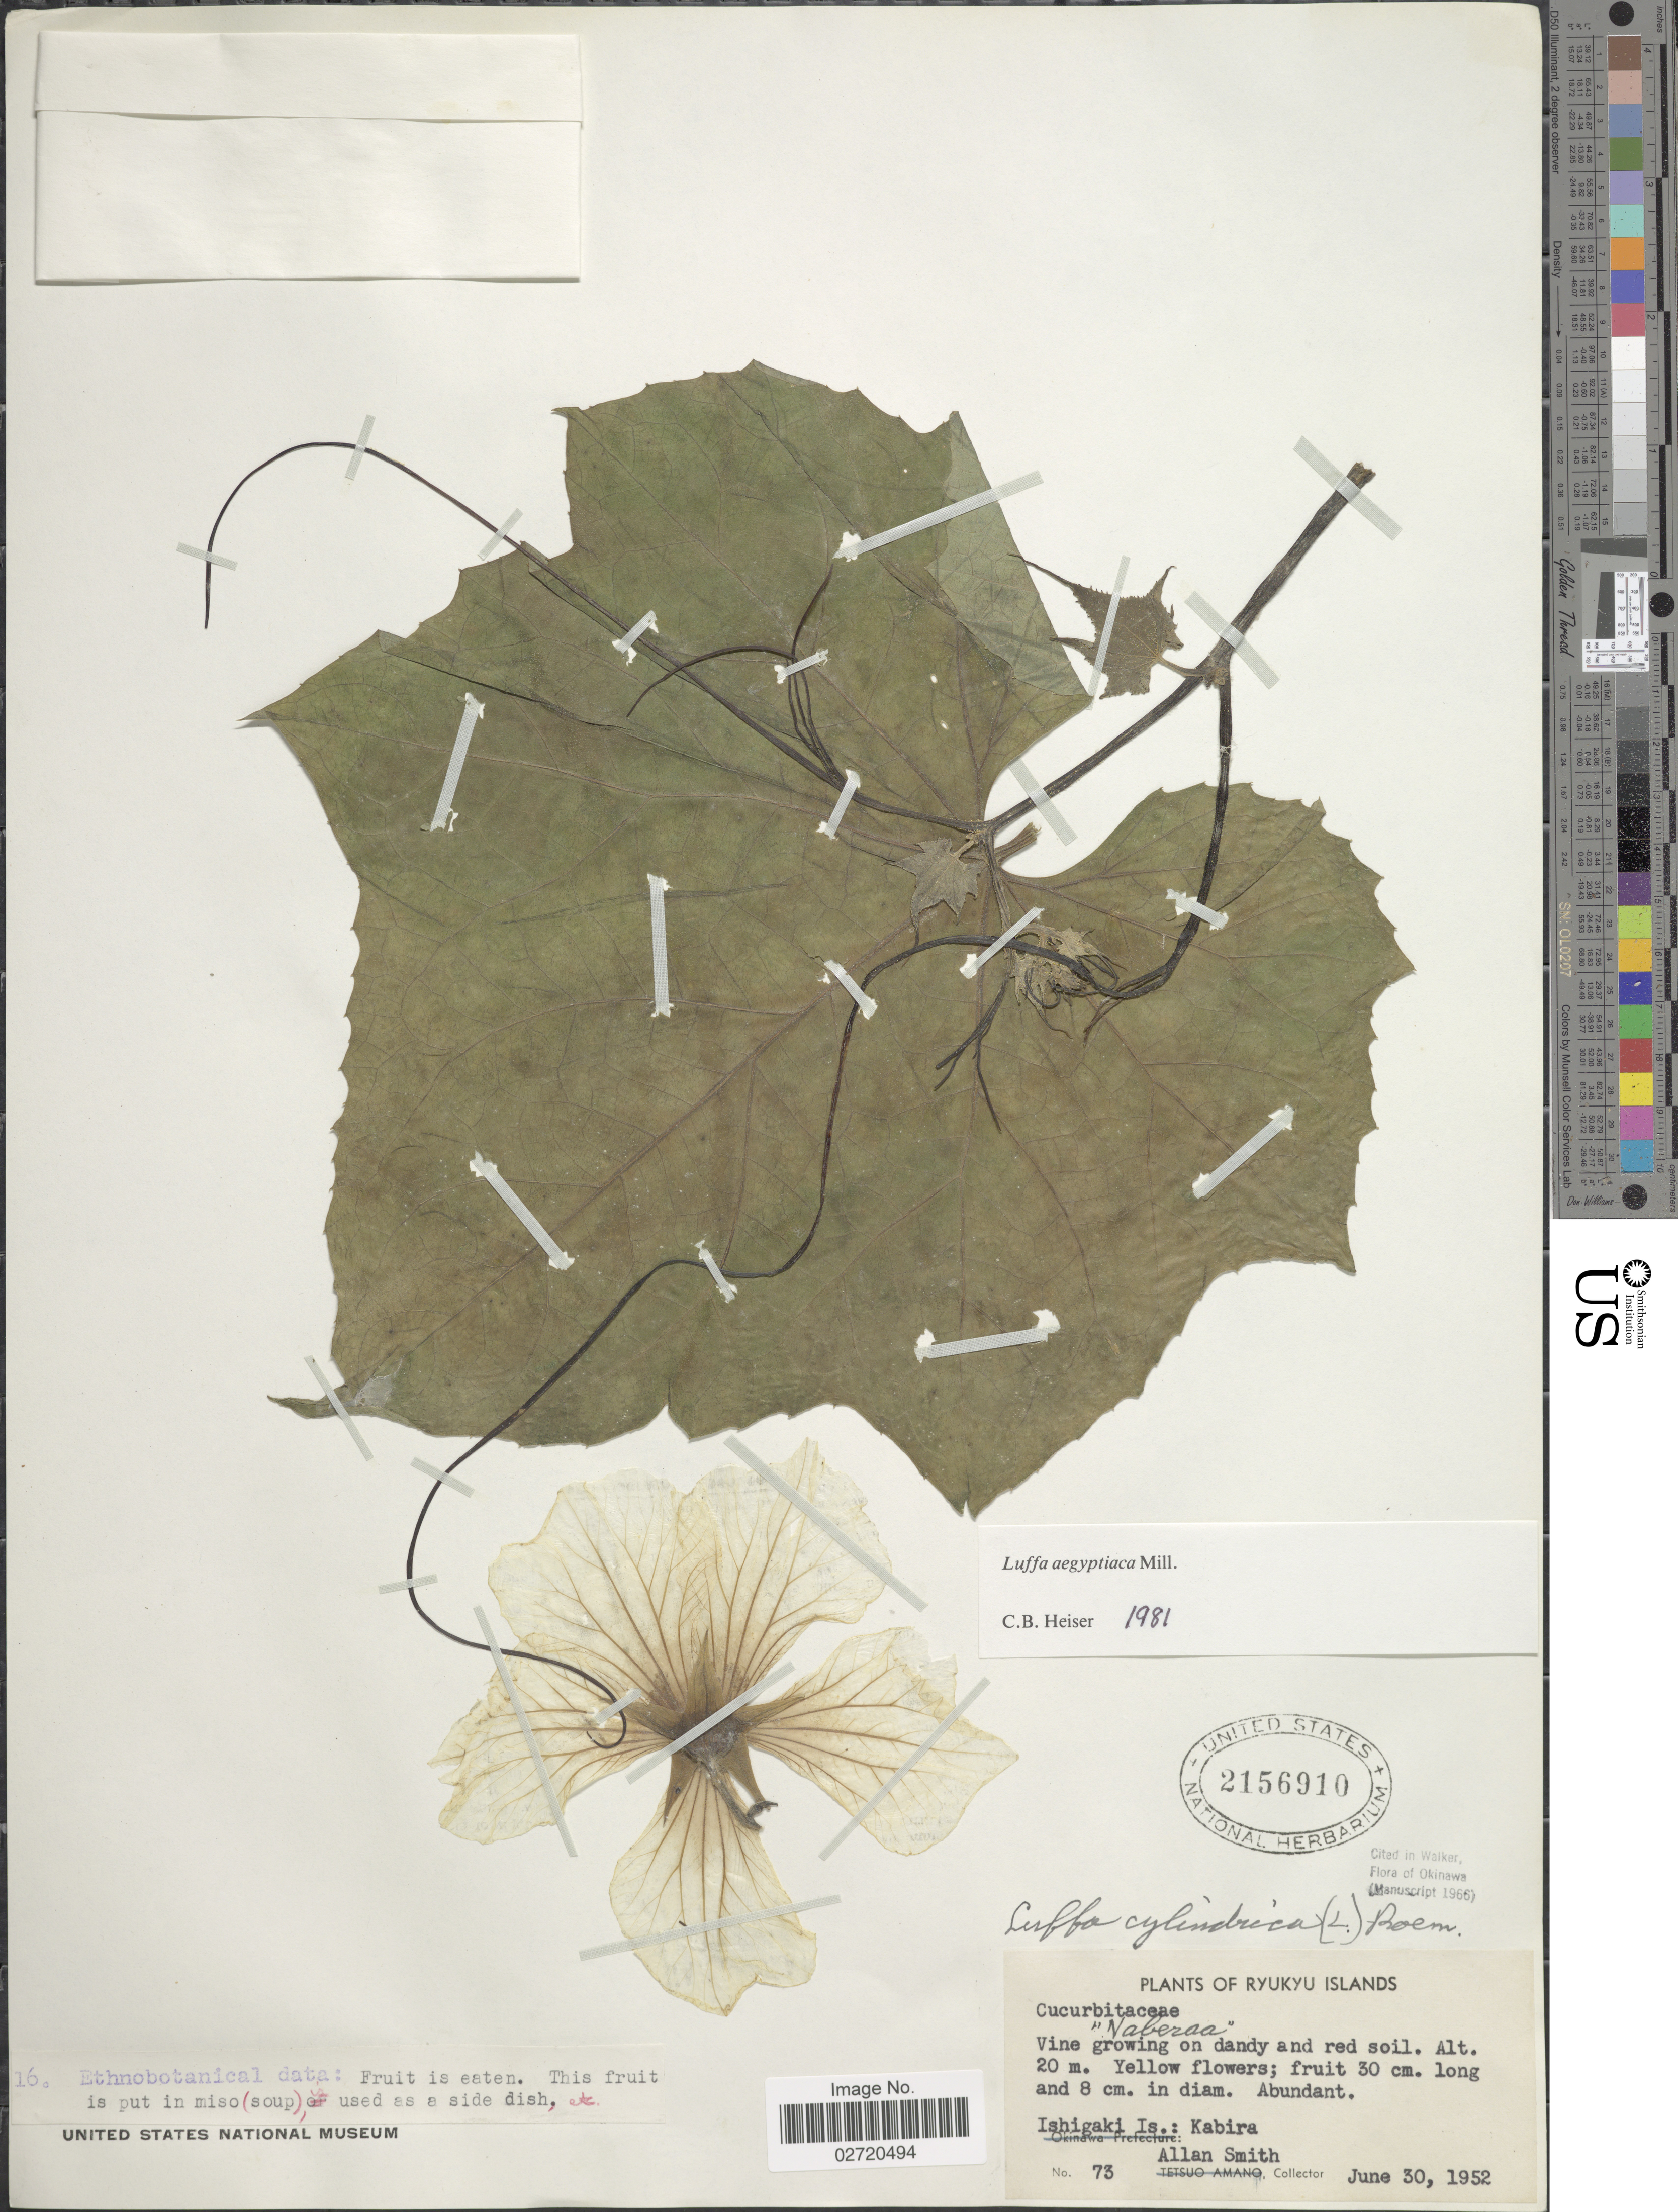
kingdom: Plantae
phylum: Tracheophyta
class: Magnoliopsida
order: Cucurbitales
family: Cucurbitaceae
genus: Luffa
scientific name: Luffa aegyptiaca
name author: Mill.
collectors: A. Smith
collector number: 73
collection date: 1952-06-30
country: Japan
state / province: Okinawa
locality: Ryukyu Islands. Ishigaki Is.: Kabira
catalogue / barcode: US 2156910